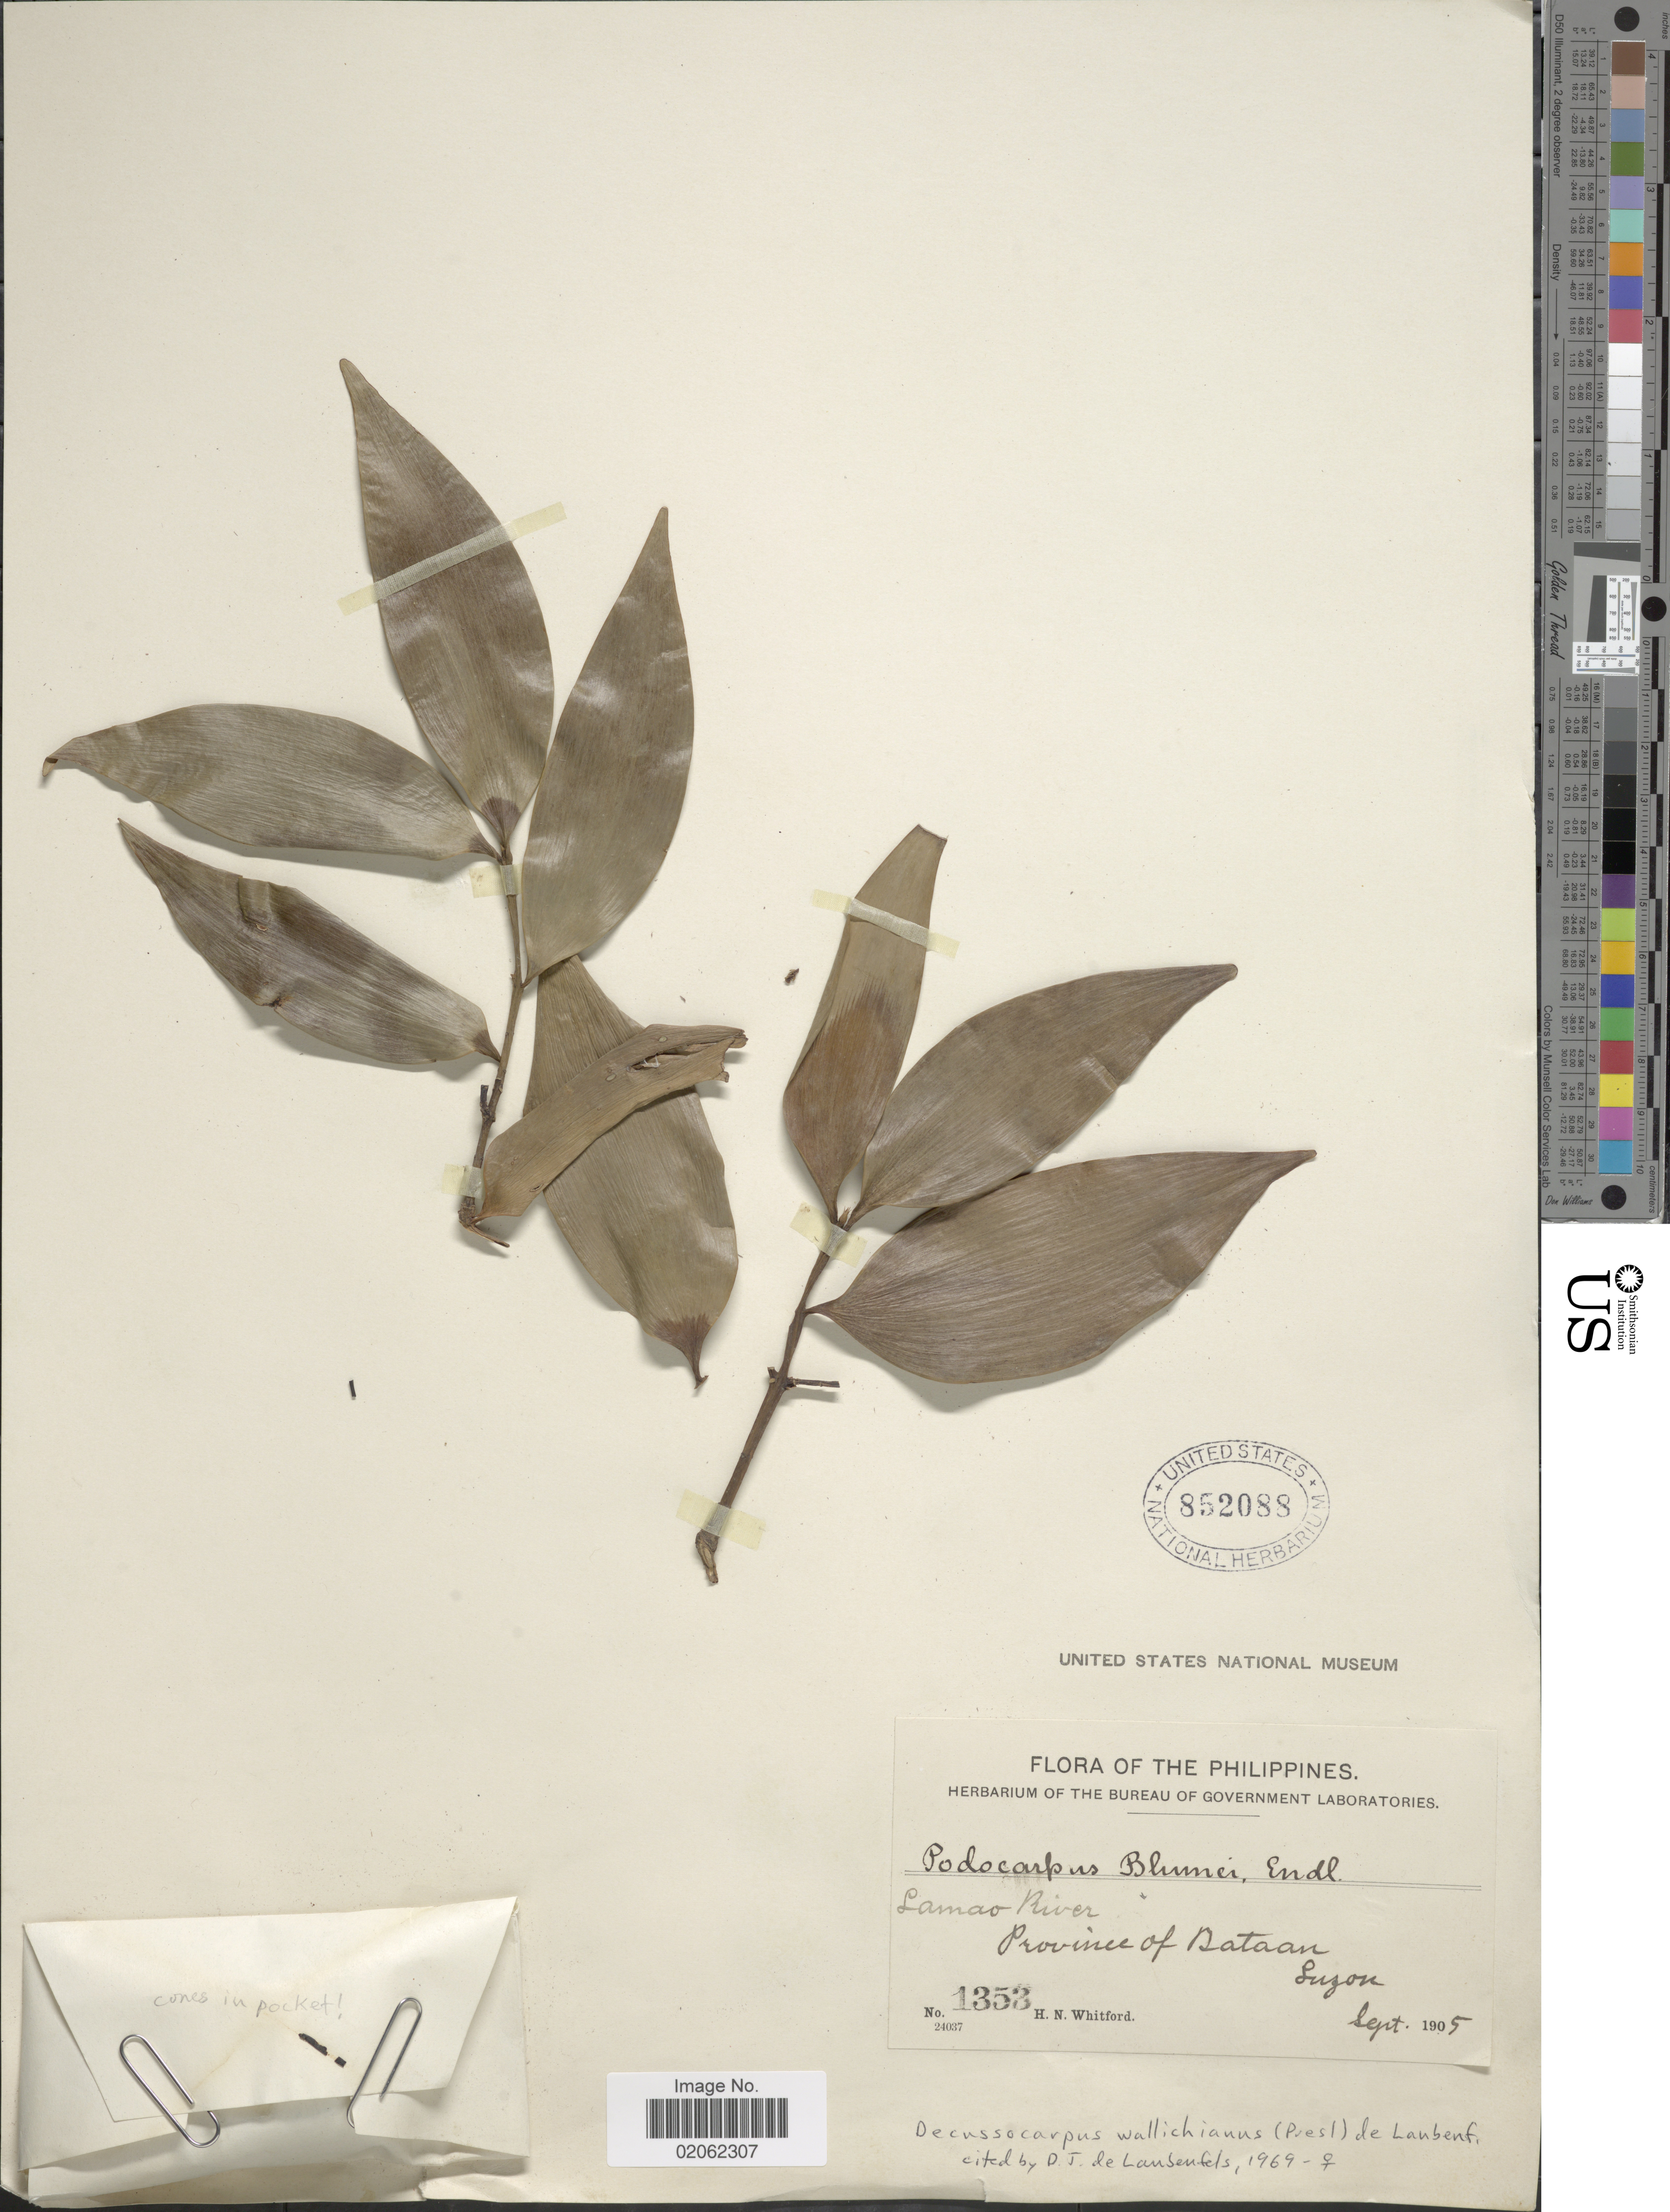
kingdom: Plantae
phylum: Tracheophyta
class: Pinopsida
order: Pinales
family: Podocarpaceae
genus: Decussocarpus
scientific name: Decussocarpus wallichianus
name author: (C. Presl) de Laub.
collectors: H. N. Whitford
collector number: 1353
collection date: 1905-09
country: Philippines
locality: Lamao River, Province of Bataan, Luzon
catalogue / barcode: US 852088